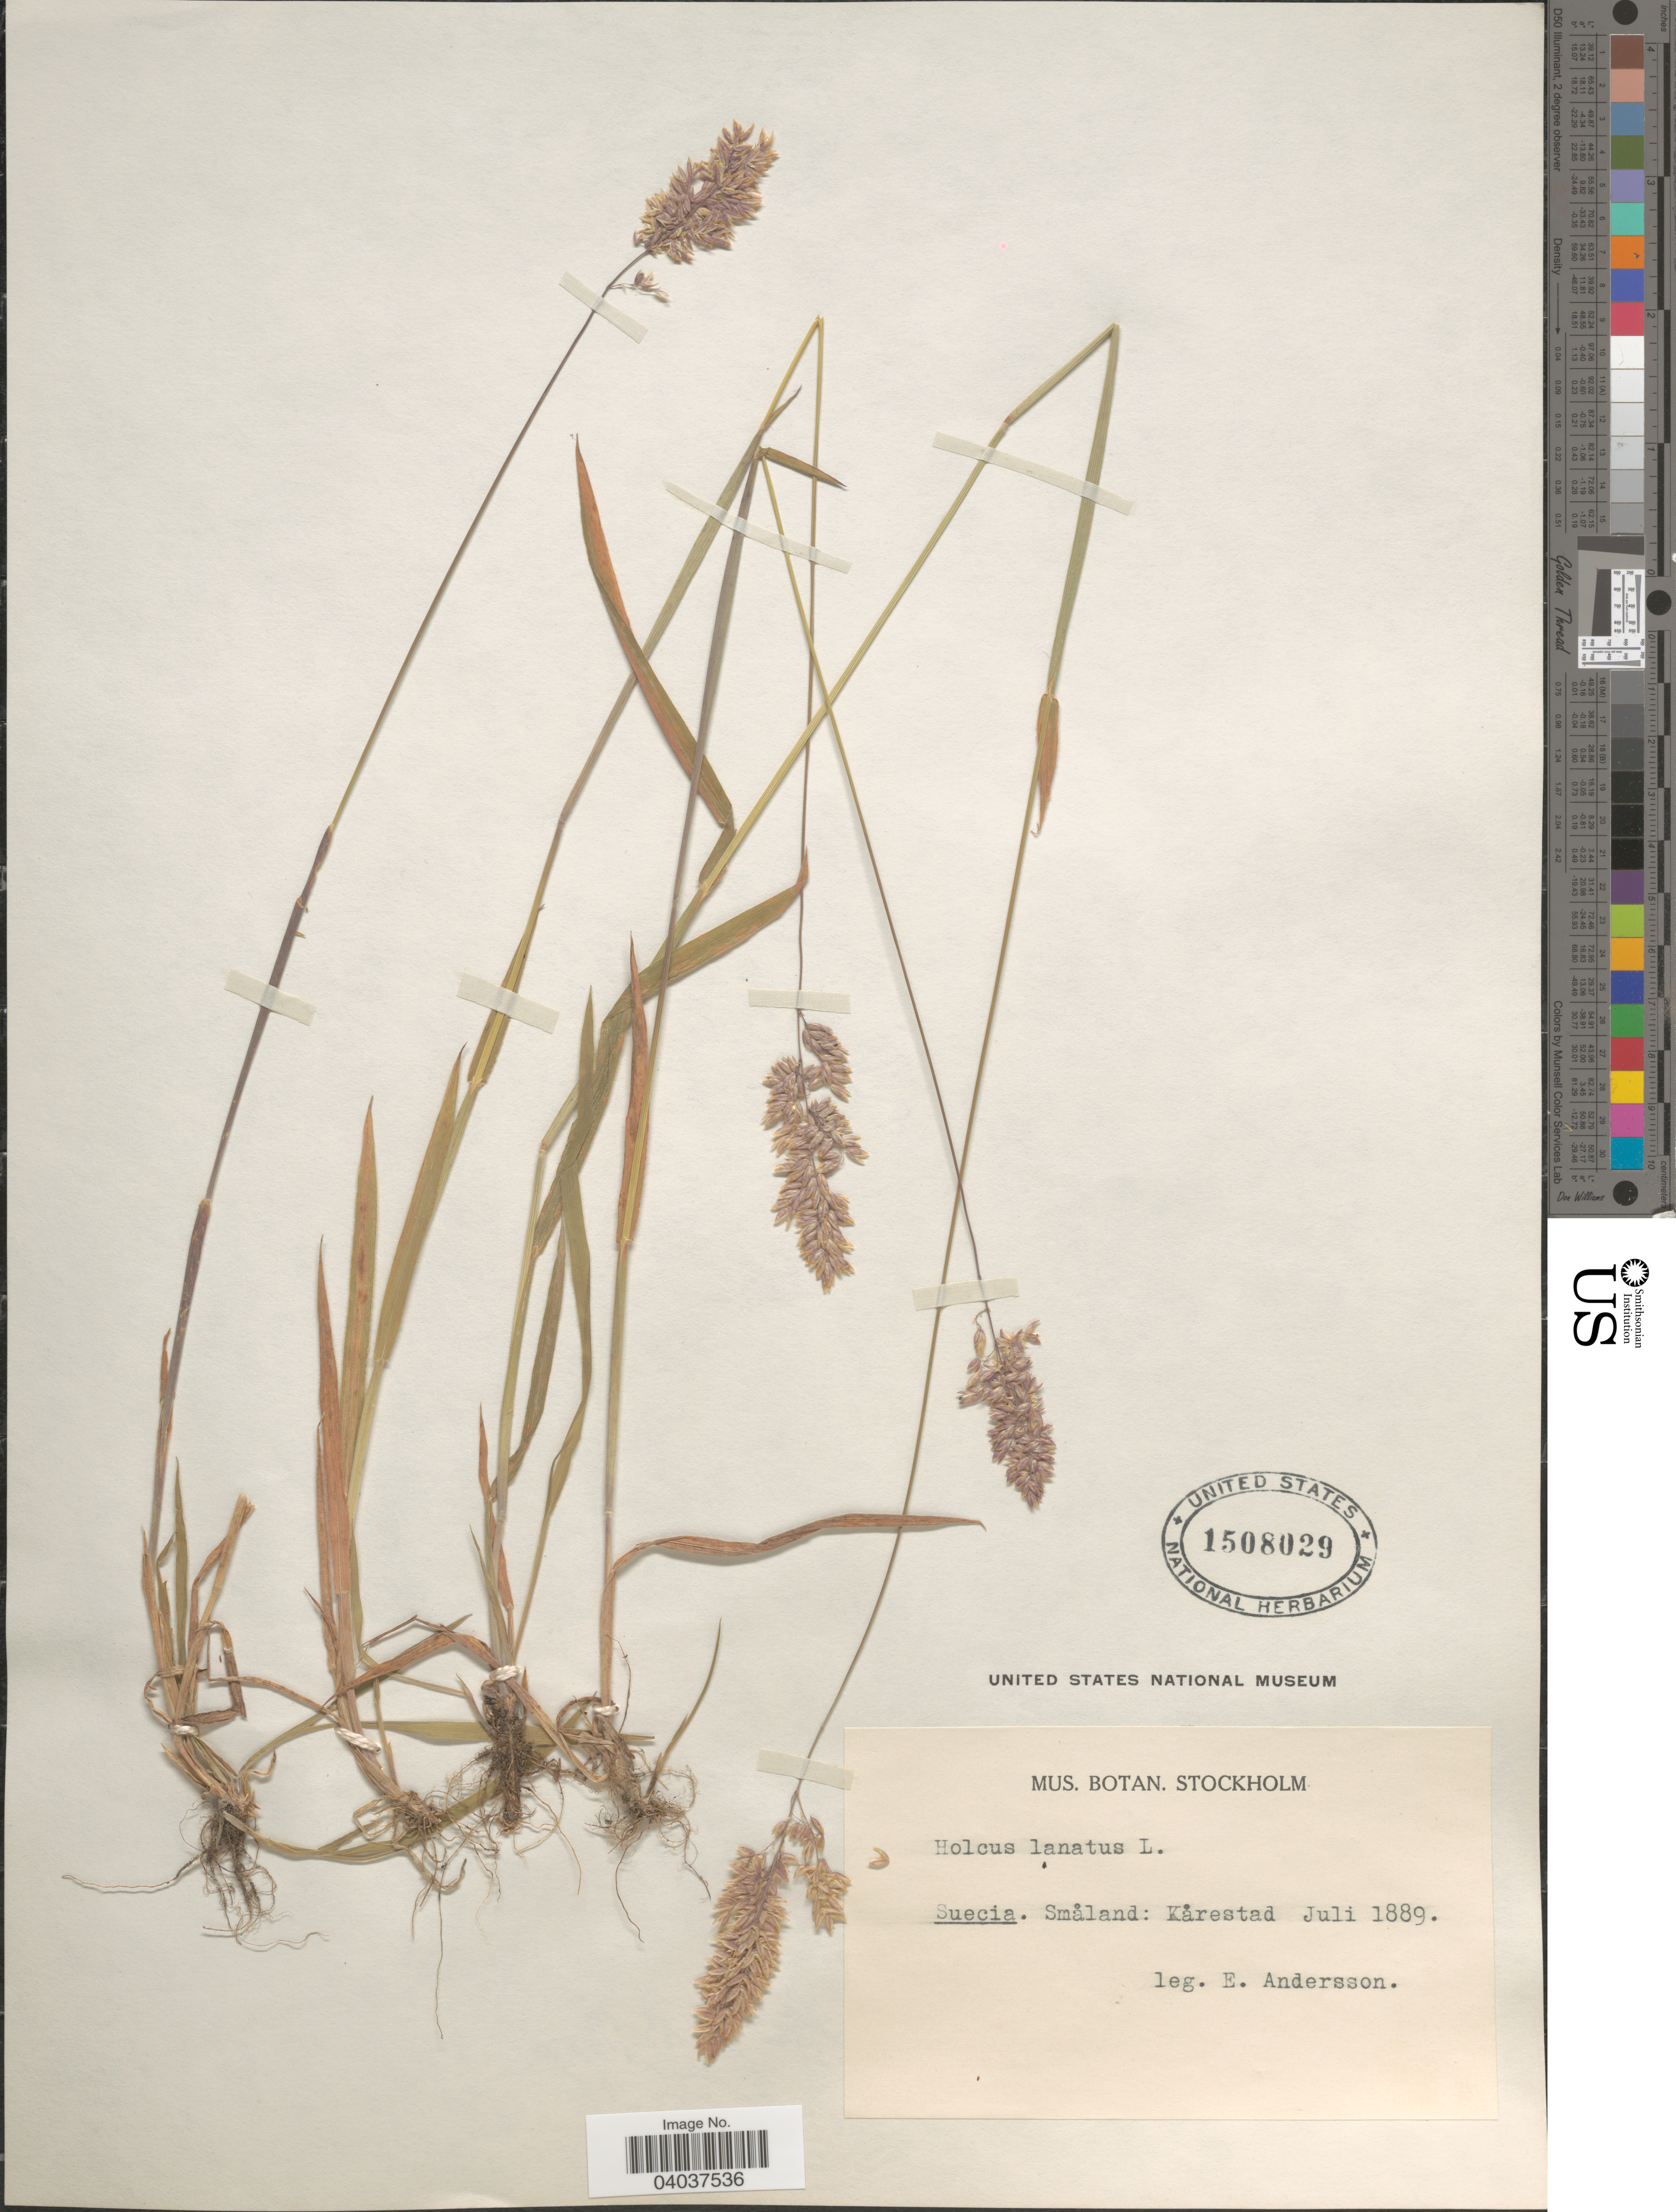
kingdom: Plantae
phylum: Tracheophyta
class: Liliopsida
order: Poales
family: Poaceae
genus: Holcus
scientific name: Holcus lanatus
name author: L.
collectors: E. Andersson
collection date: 1889-07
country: Sweden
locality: Suecia. Småland: Kårestad.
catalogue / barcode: US 1508029